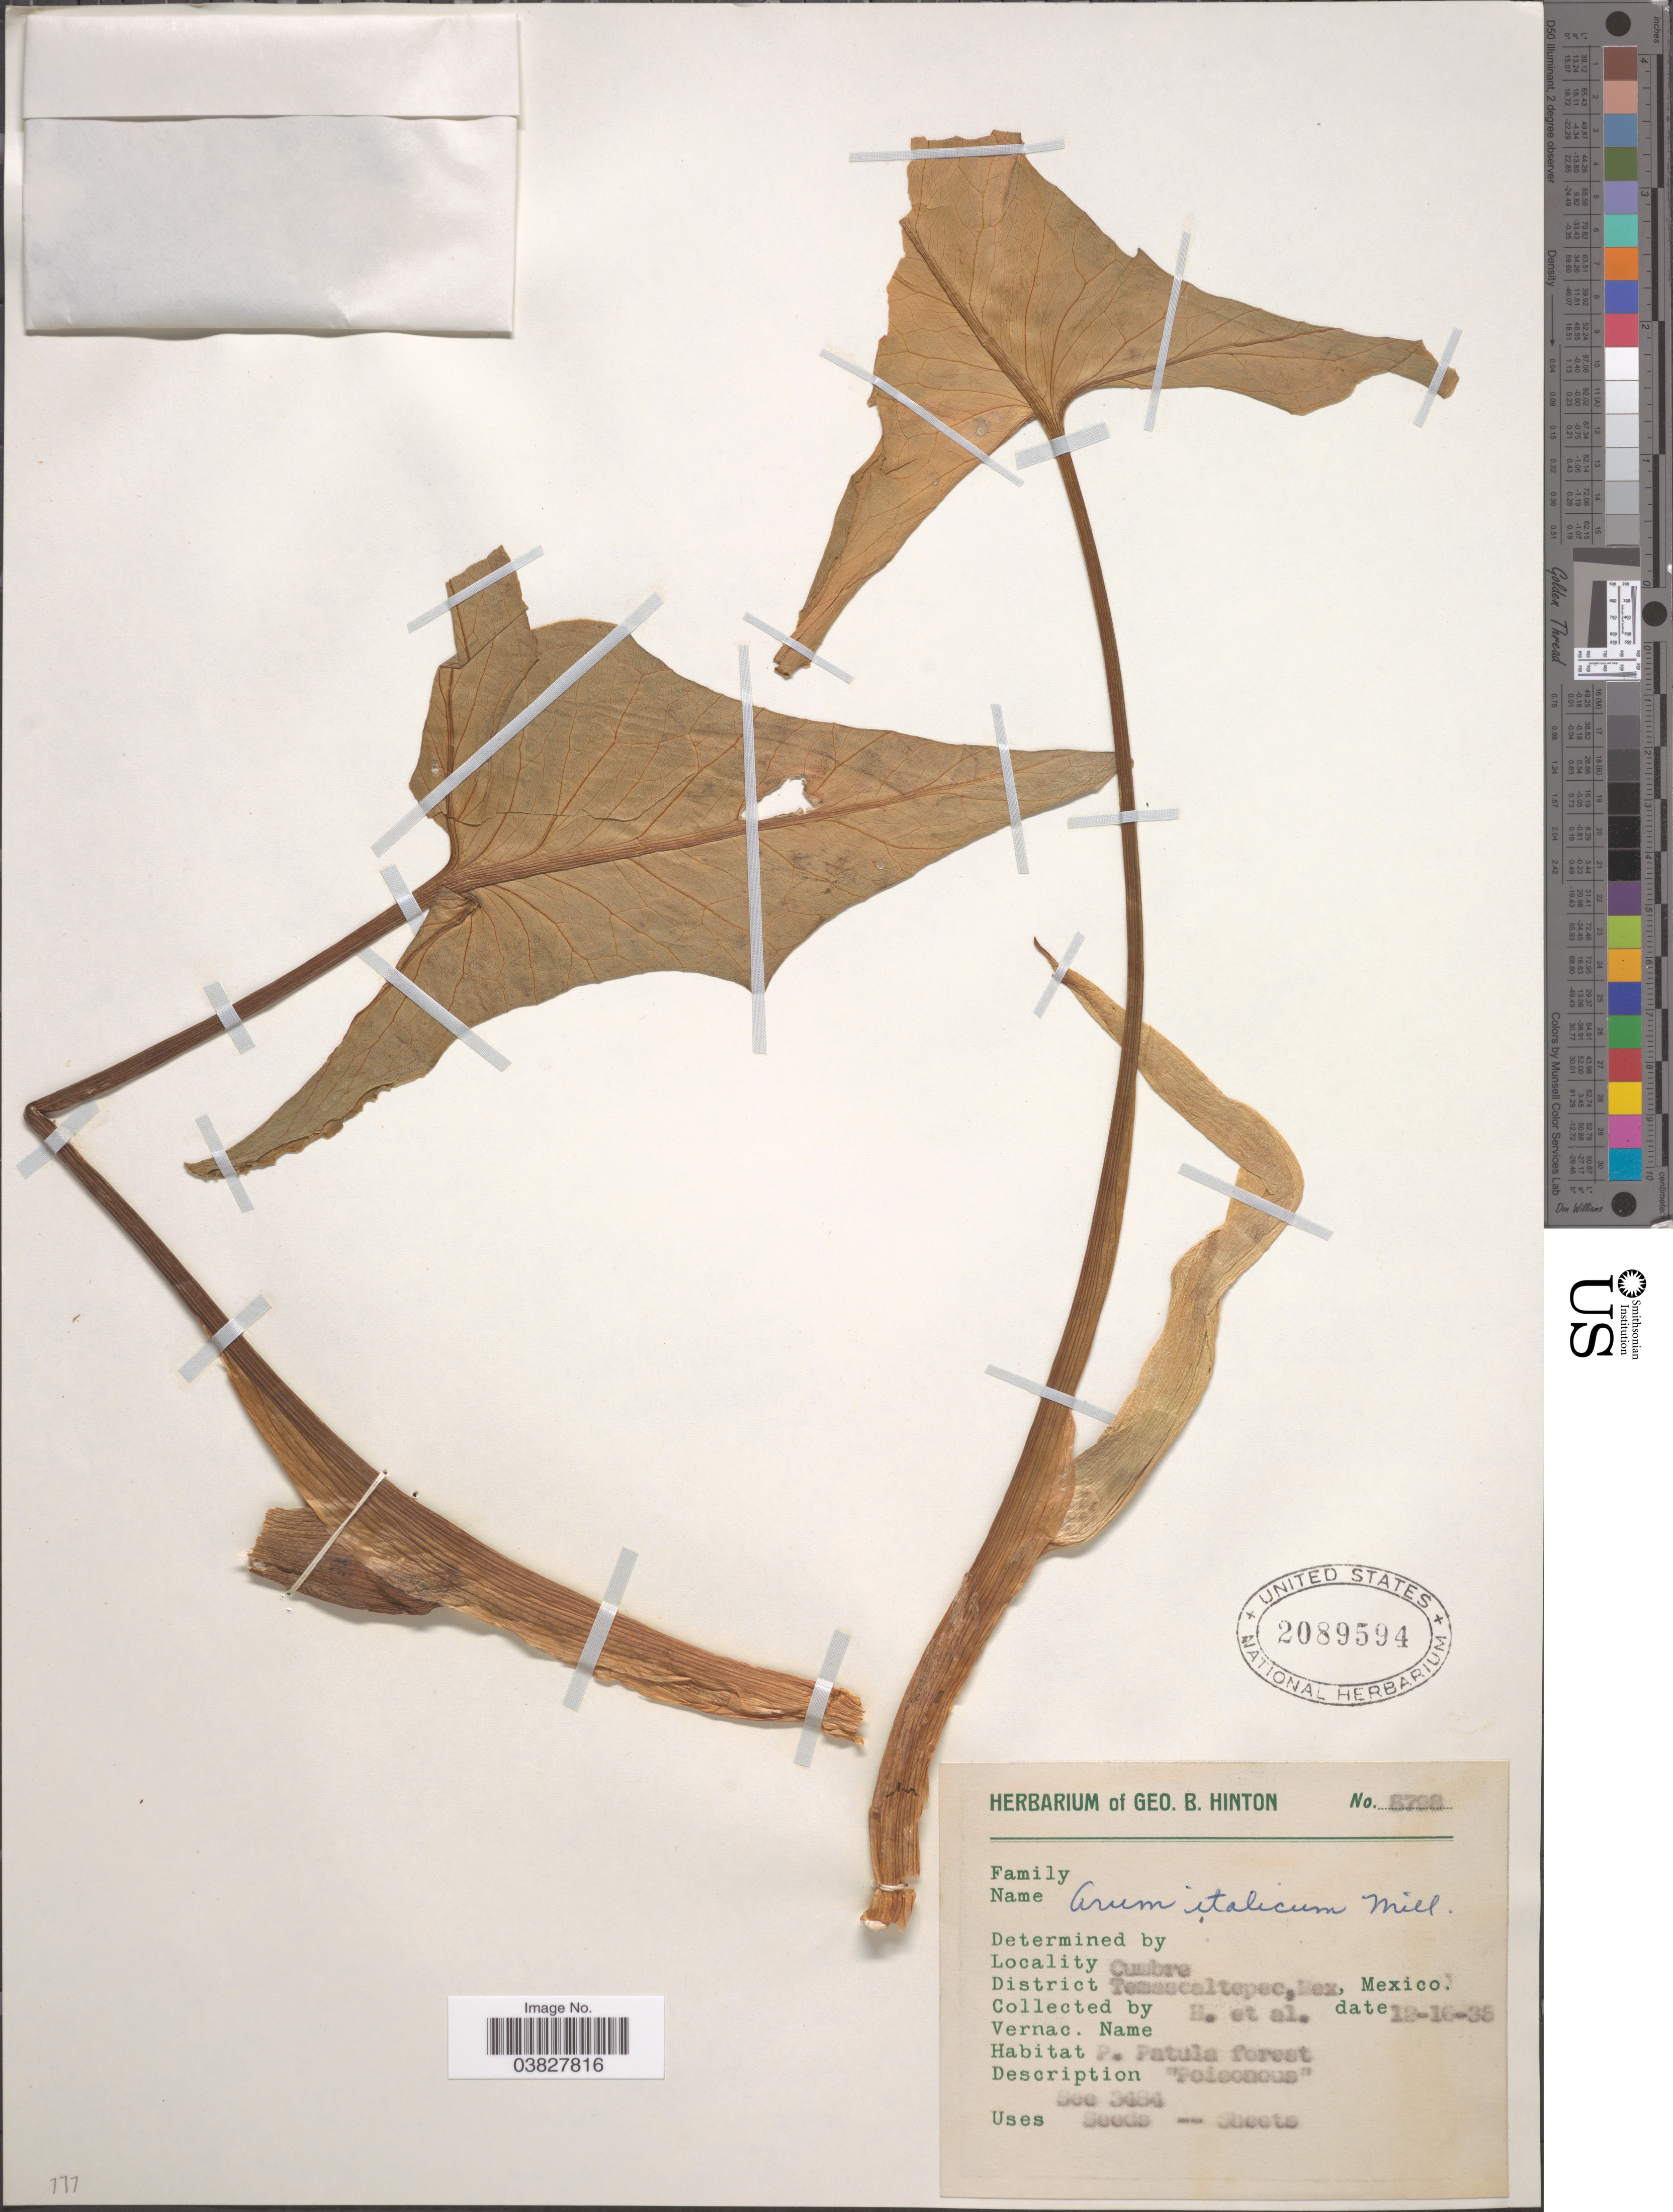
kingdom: Plantae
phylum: Tracheophyta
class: Liliopsida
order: Alismatales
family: Araceae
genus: Arum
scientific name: Arum italicum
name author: Mill.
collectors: G. B. Hinton & et al.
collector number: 8788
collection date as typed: Transcribed d/m/y: 16/12/38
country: Mexico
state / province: México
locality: Cumbre. District Temascaltepec.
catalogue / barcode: US 2089594